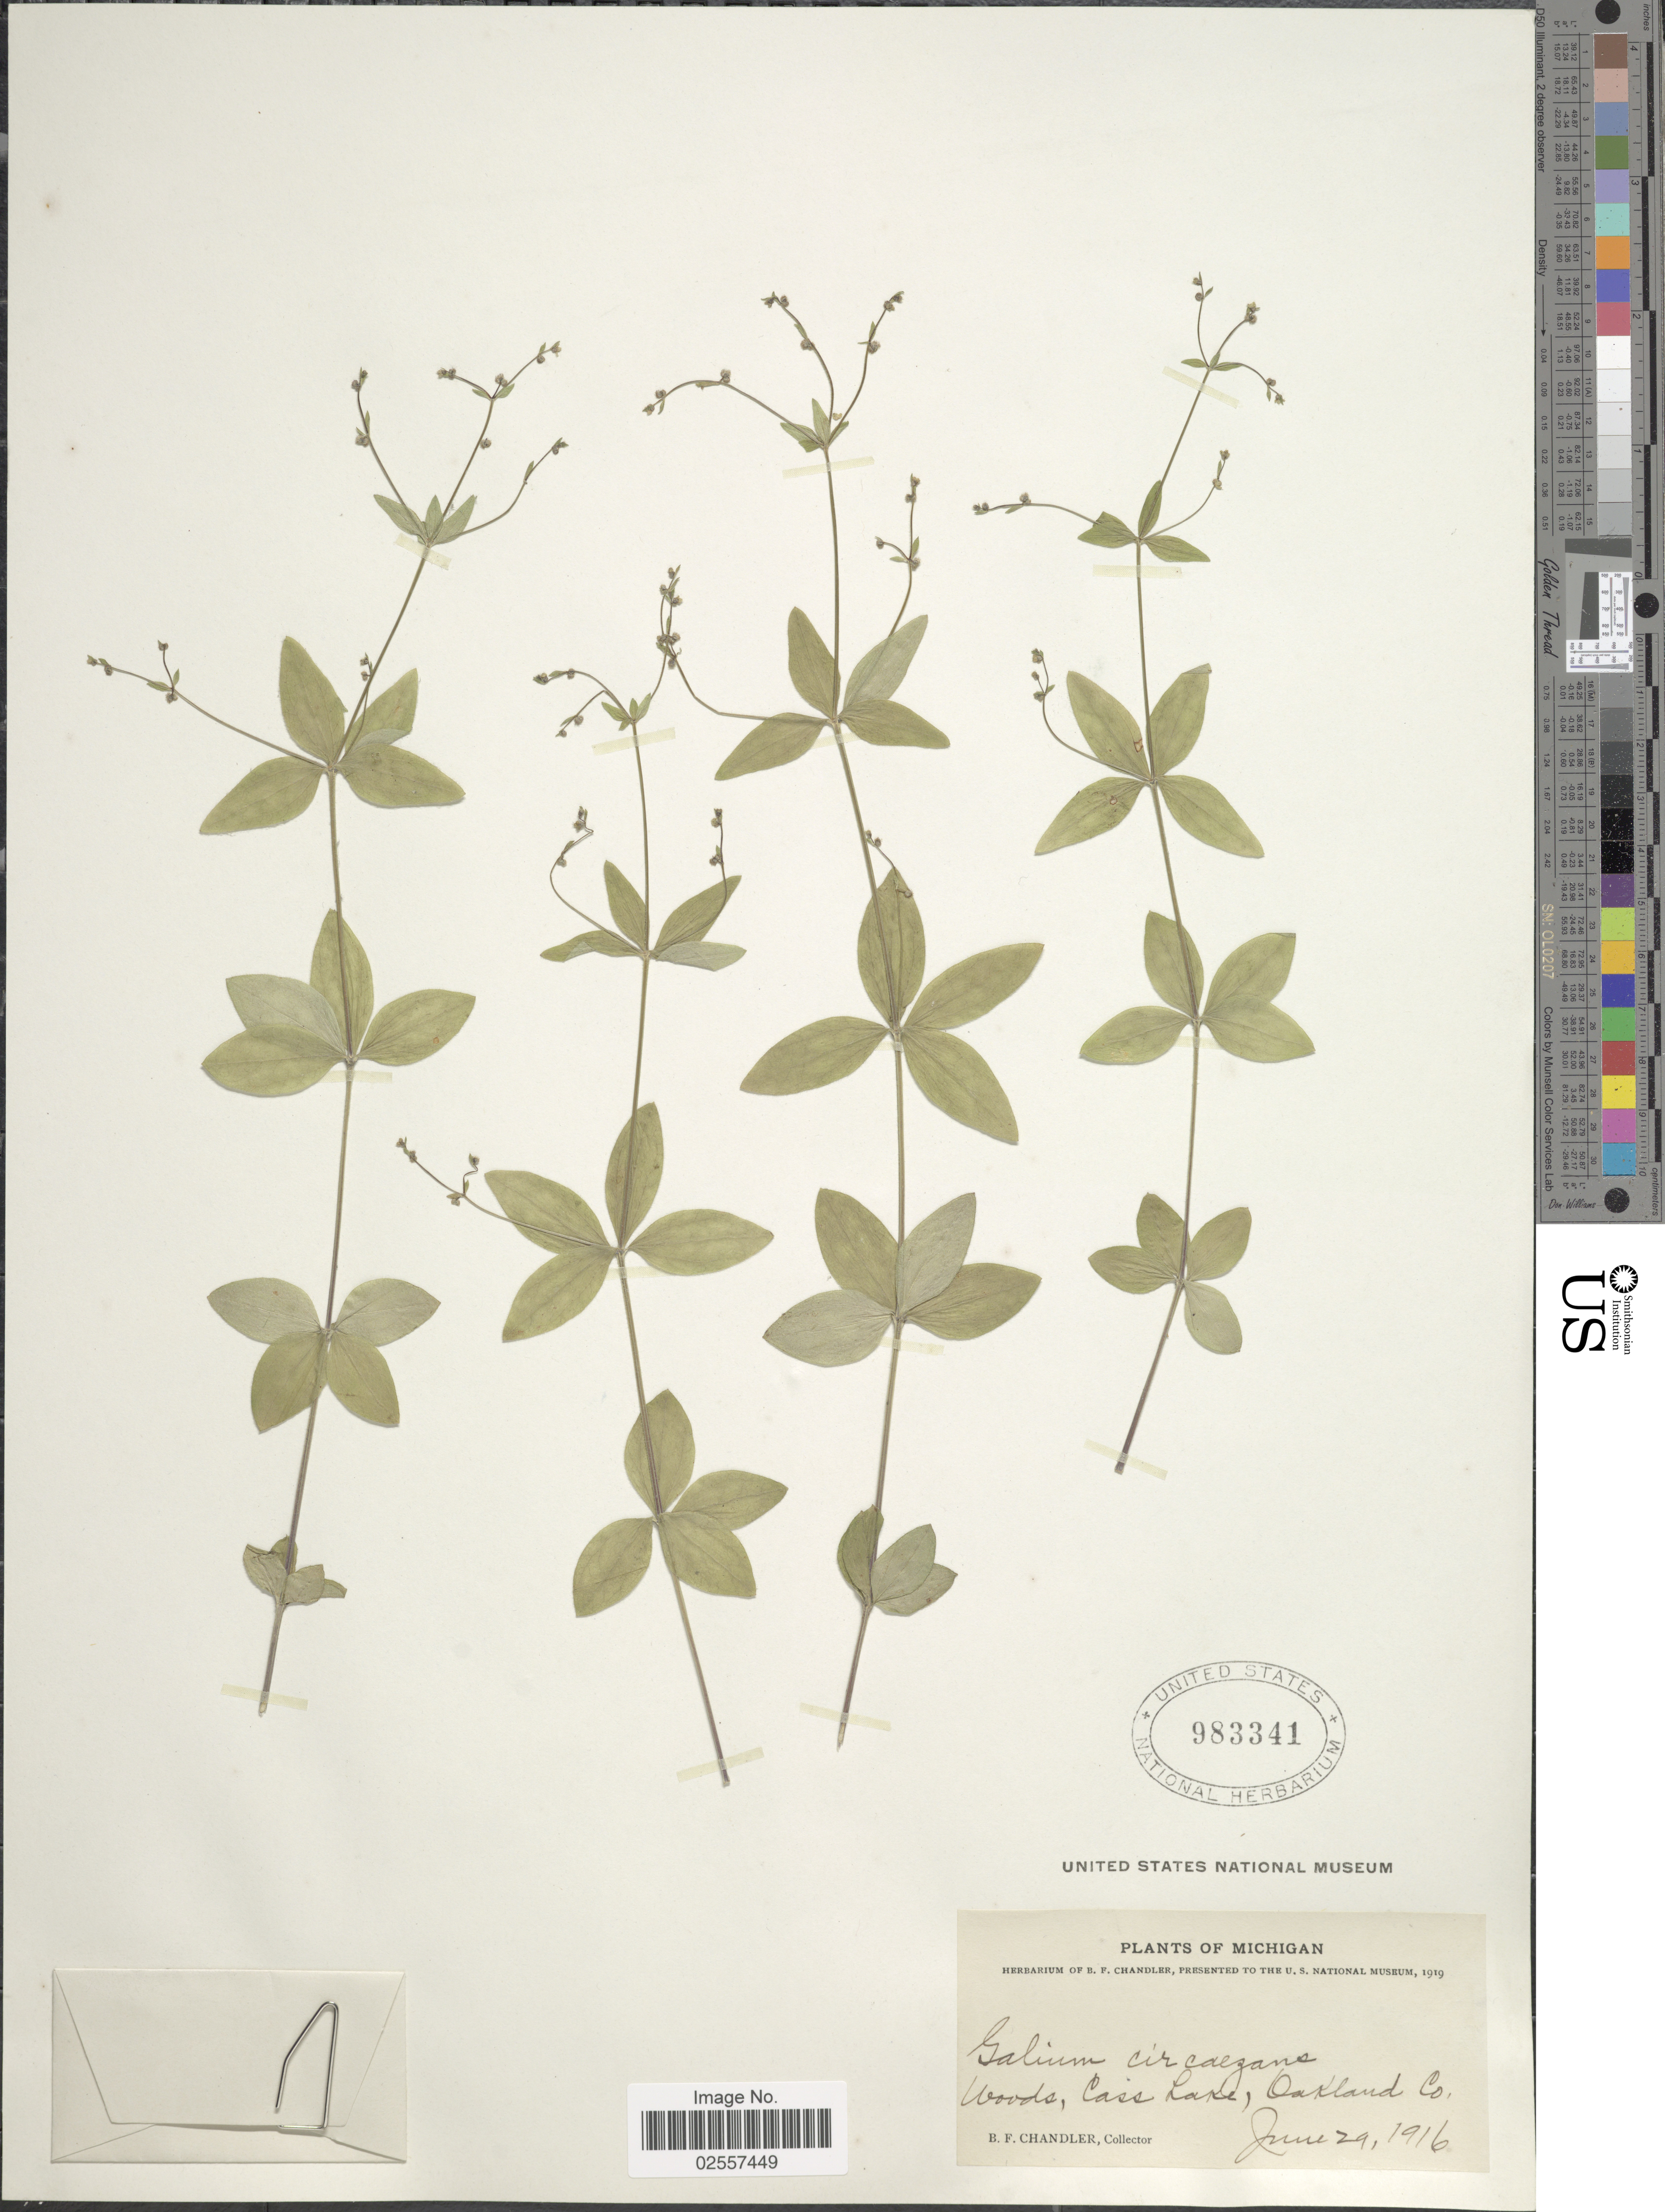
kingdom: Plantae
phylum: Tracheophyta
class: Magnoliopsida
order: Gentianales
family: Rubiaceae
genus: Galium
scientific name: Galium circaezans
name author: Michx.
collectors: B. F. Chandler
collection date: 1916-06-29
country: United States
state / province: Michigan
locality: Woods, Cass Lake, Oakland Co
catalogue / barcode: US 983341